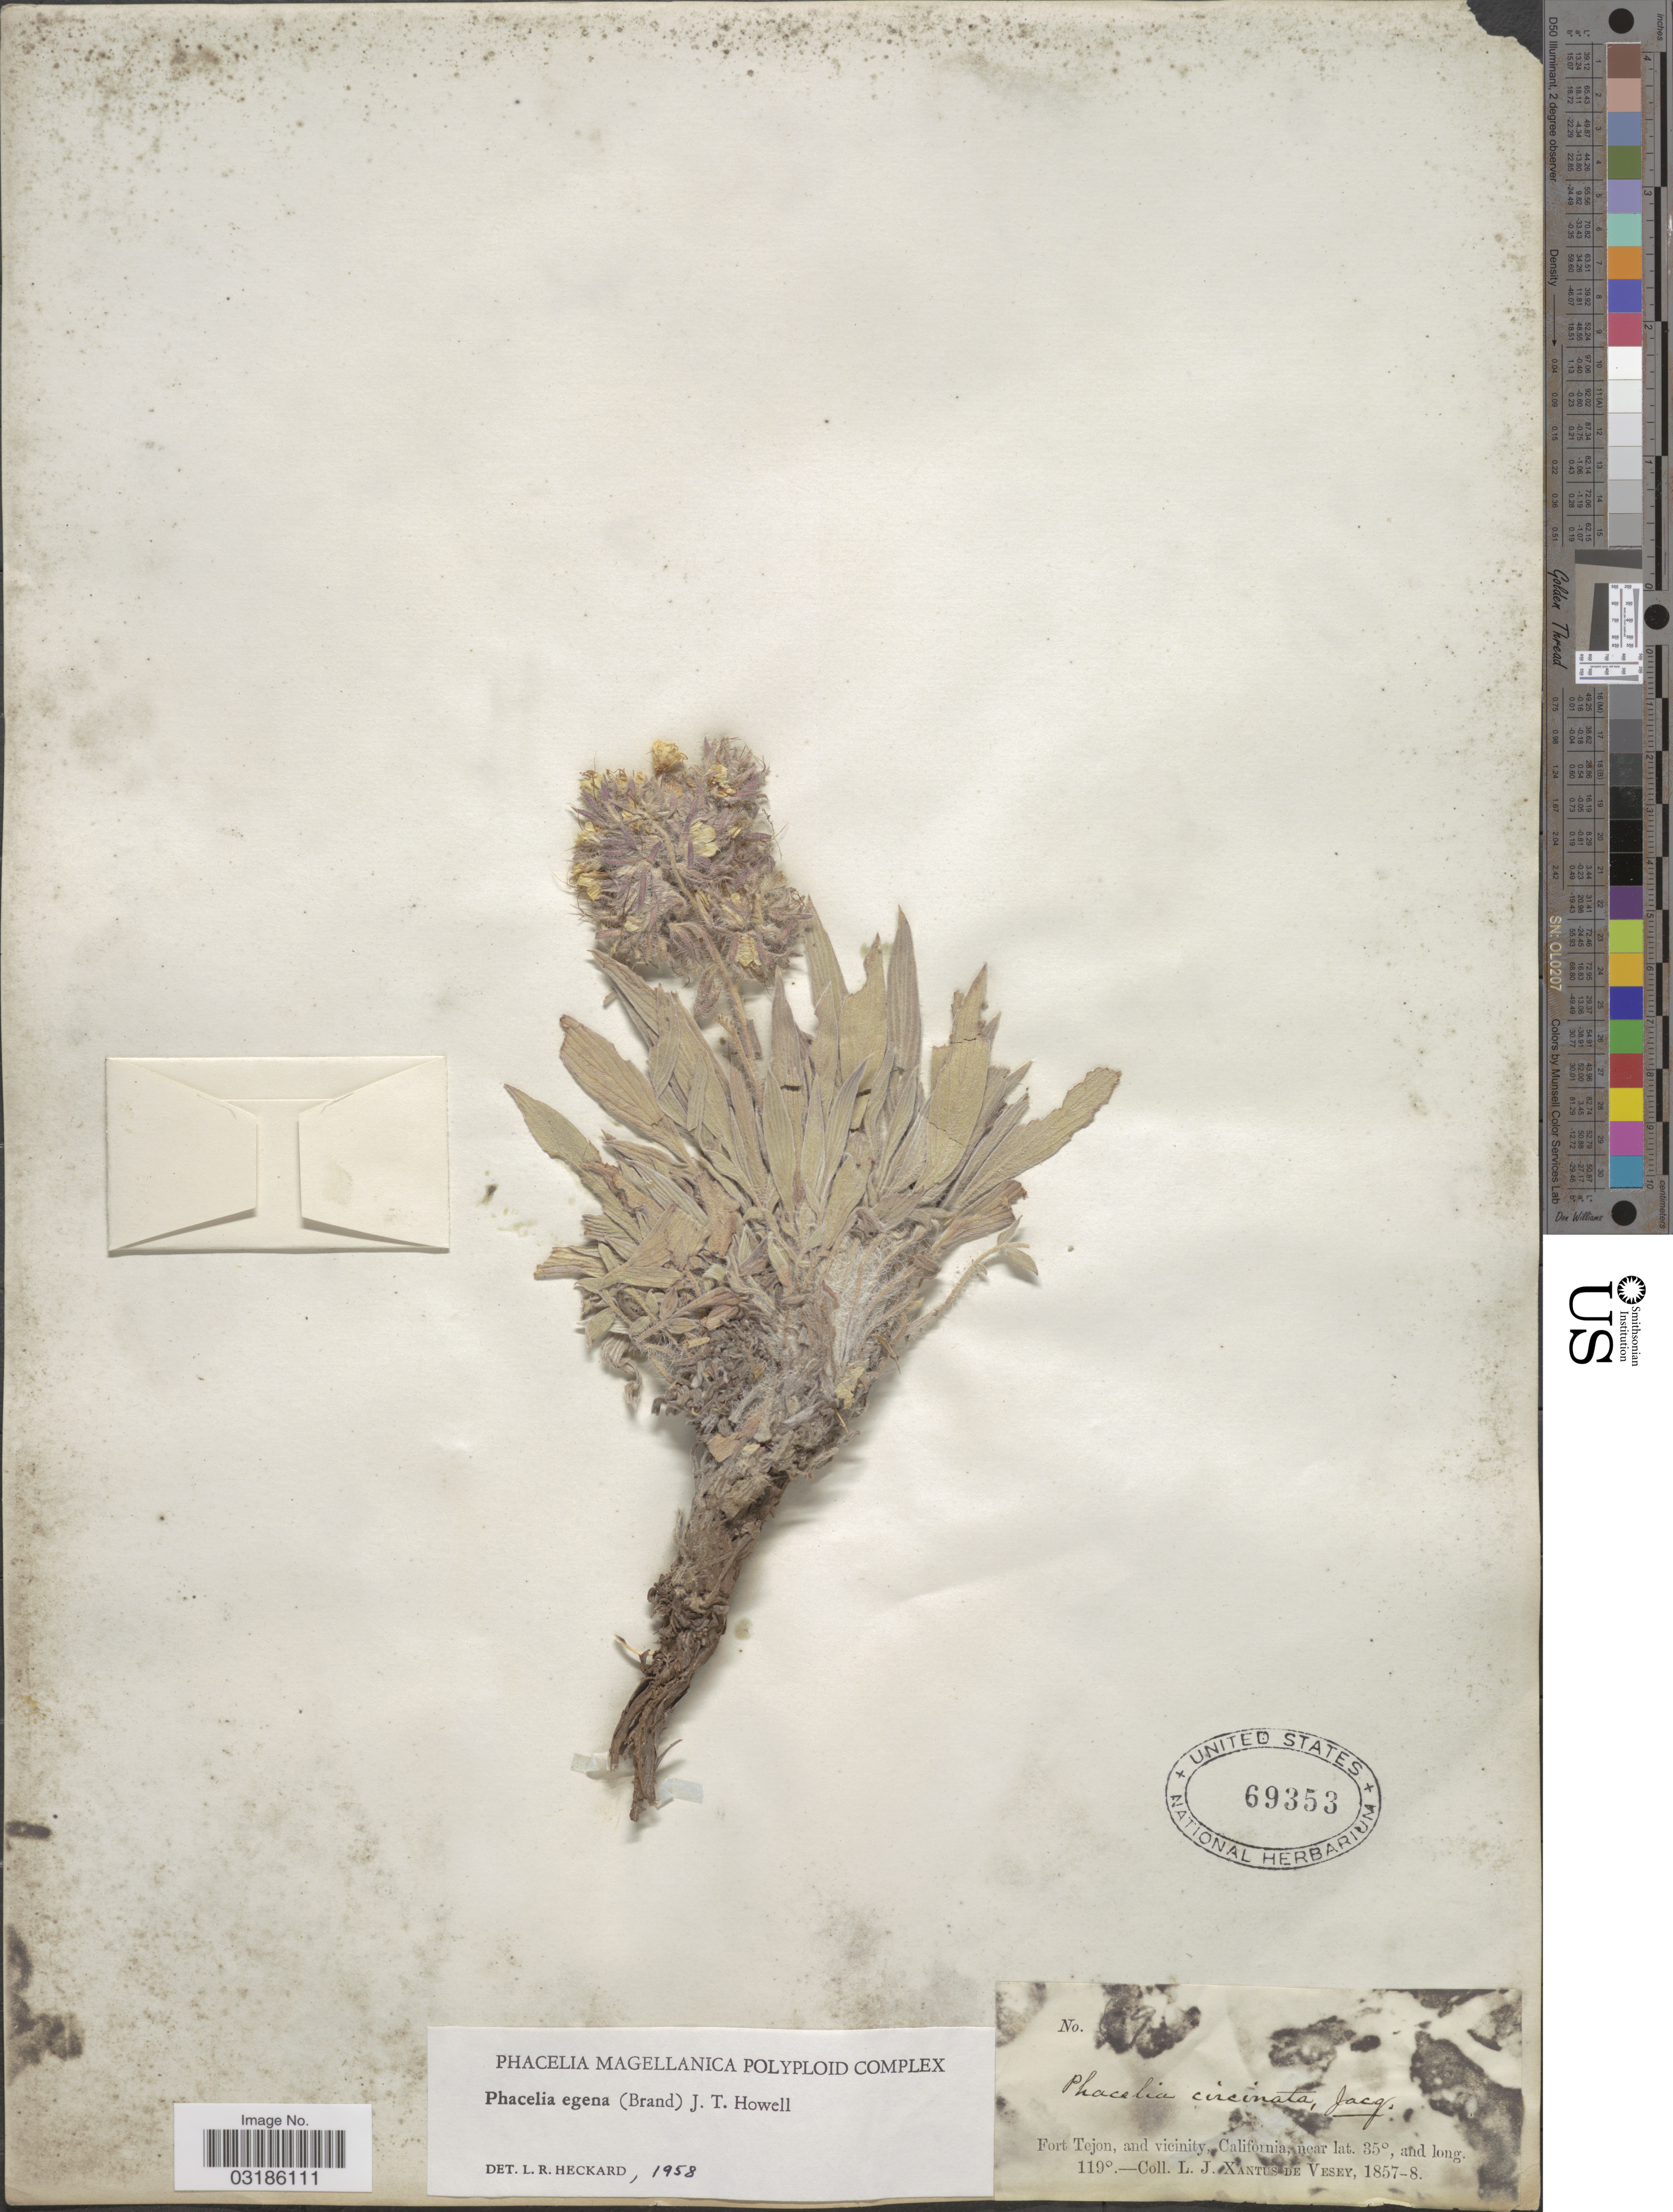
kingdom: Plantae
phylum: Tracheophyta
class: Magnoliopsida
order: Boraginales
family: Hydrophyllaceae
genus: Phacelia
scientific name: Phacelia egena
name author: (Brand) Howell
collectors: L. J. Xantus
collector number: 8!9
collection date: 1857-08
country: United States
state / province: California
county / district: Kern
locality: Fort Tejon, and vicinitiy.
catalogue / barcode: US 69353